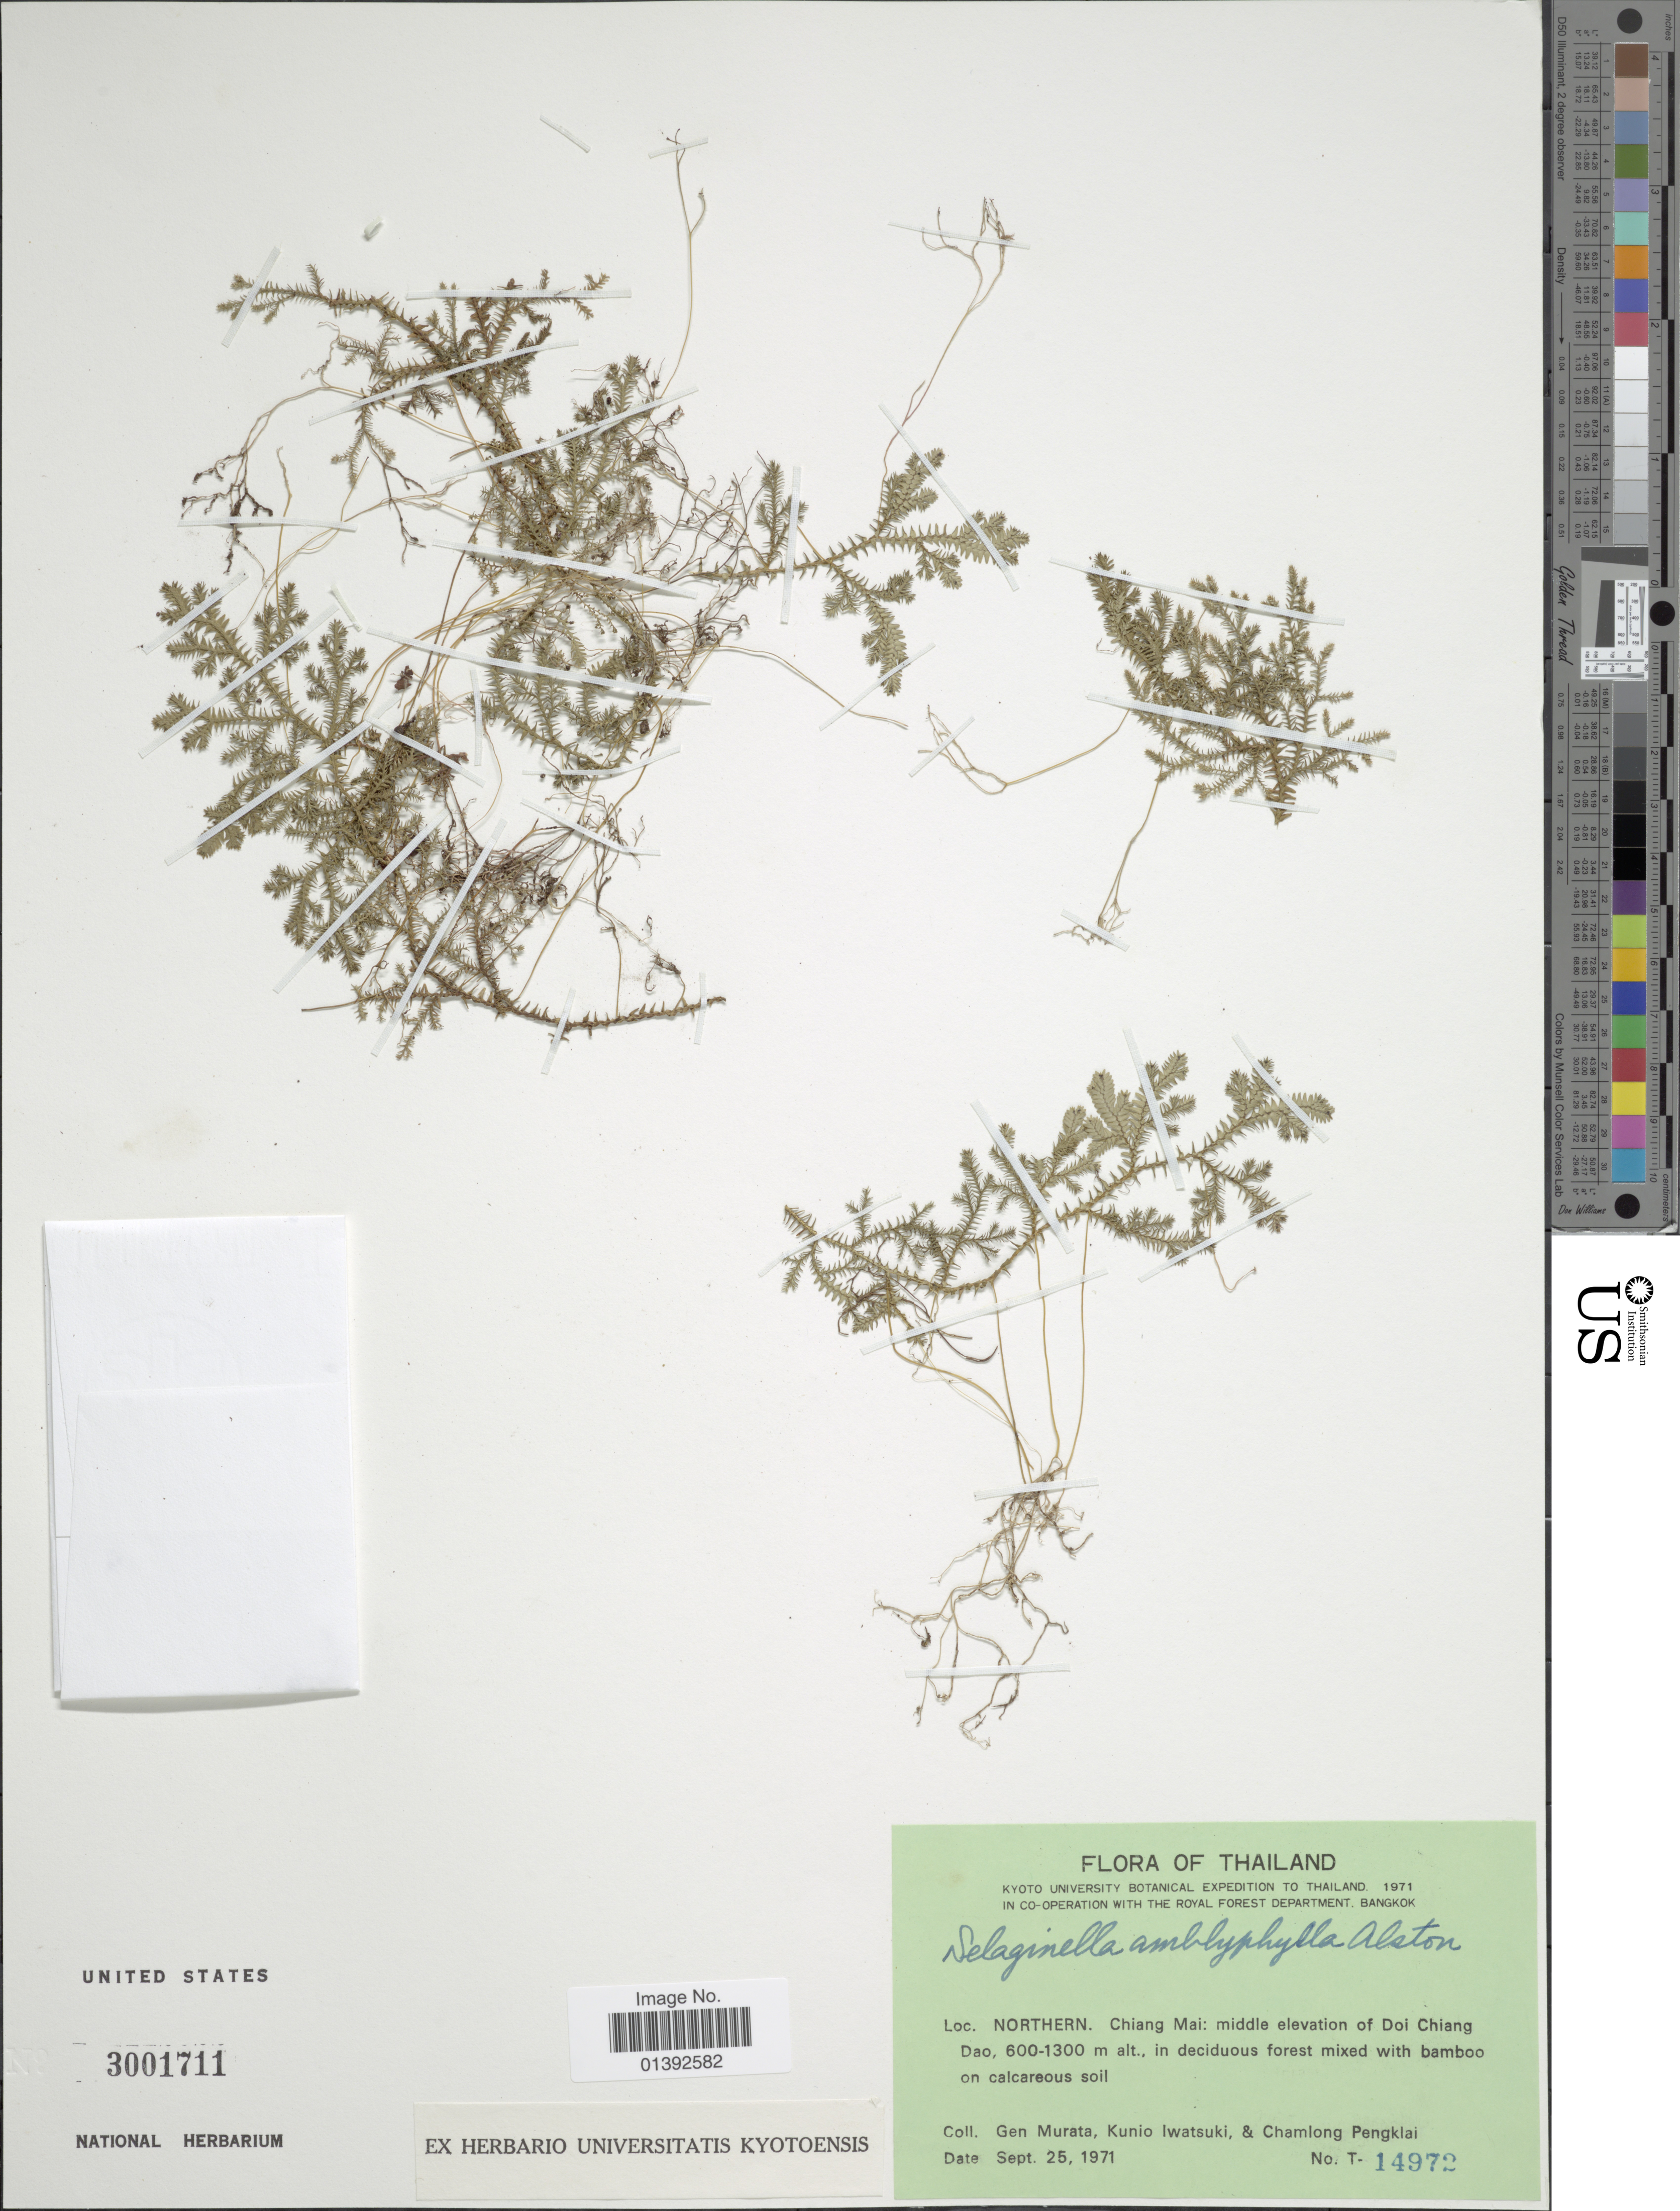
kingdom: Plantae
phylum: Tracheophyta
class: Lycopodiopsida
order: Selaginellales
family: Selaginellaceae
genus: Selaginella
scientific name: Selaginella amblyphylla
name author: Alston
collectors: G. Murata, K. Iwatsuki & C. Pengklai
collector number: T-14972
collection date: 1971-09-25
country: Thailand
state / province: Chiang Mai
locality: Northern: middle elevation of Doi Chiang Dao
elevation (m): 600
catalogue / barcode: US 3001711